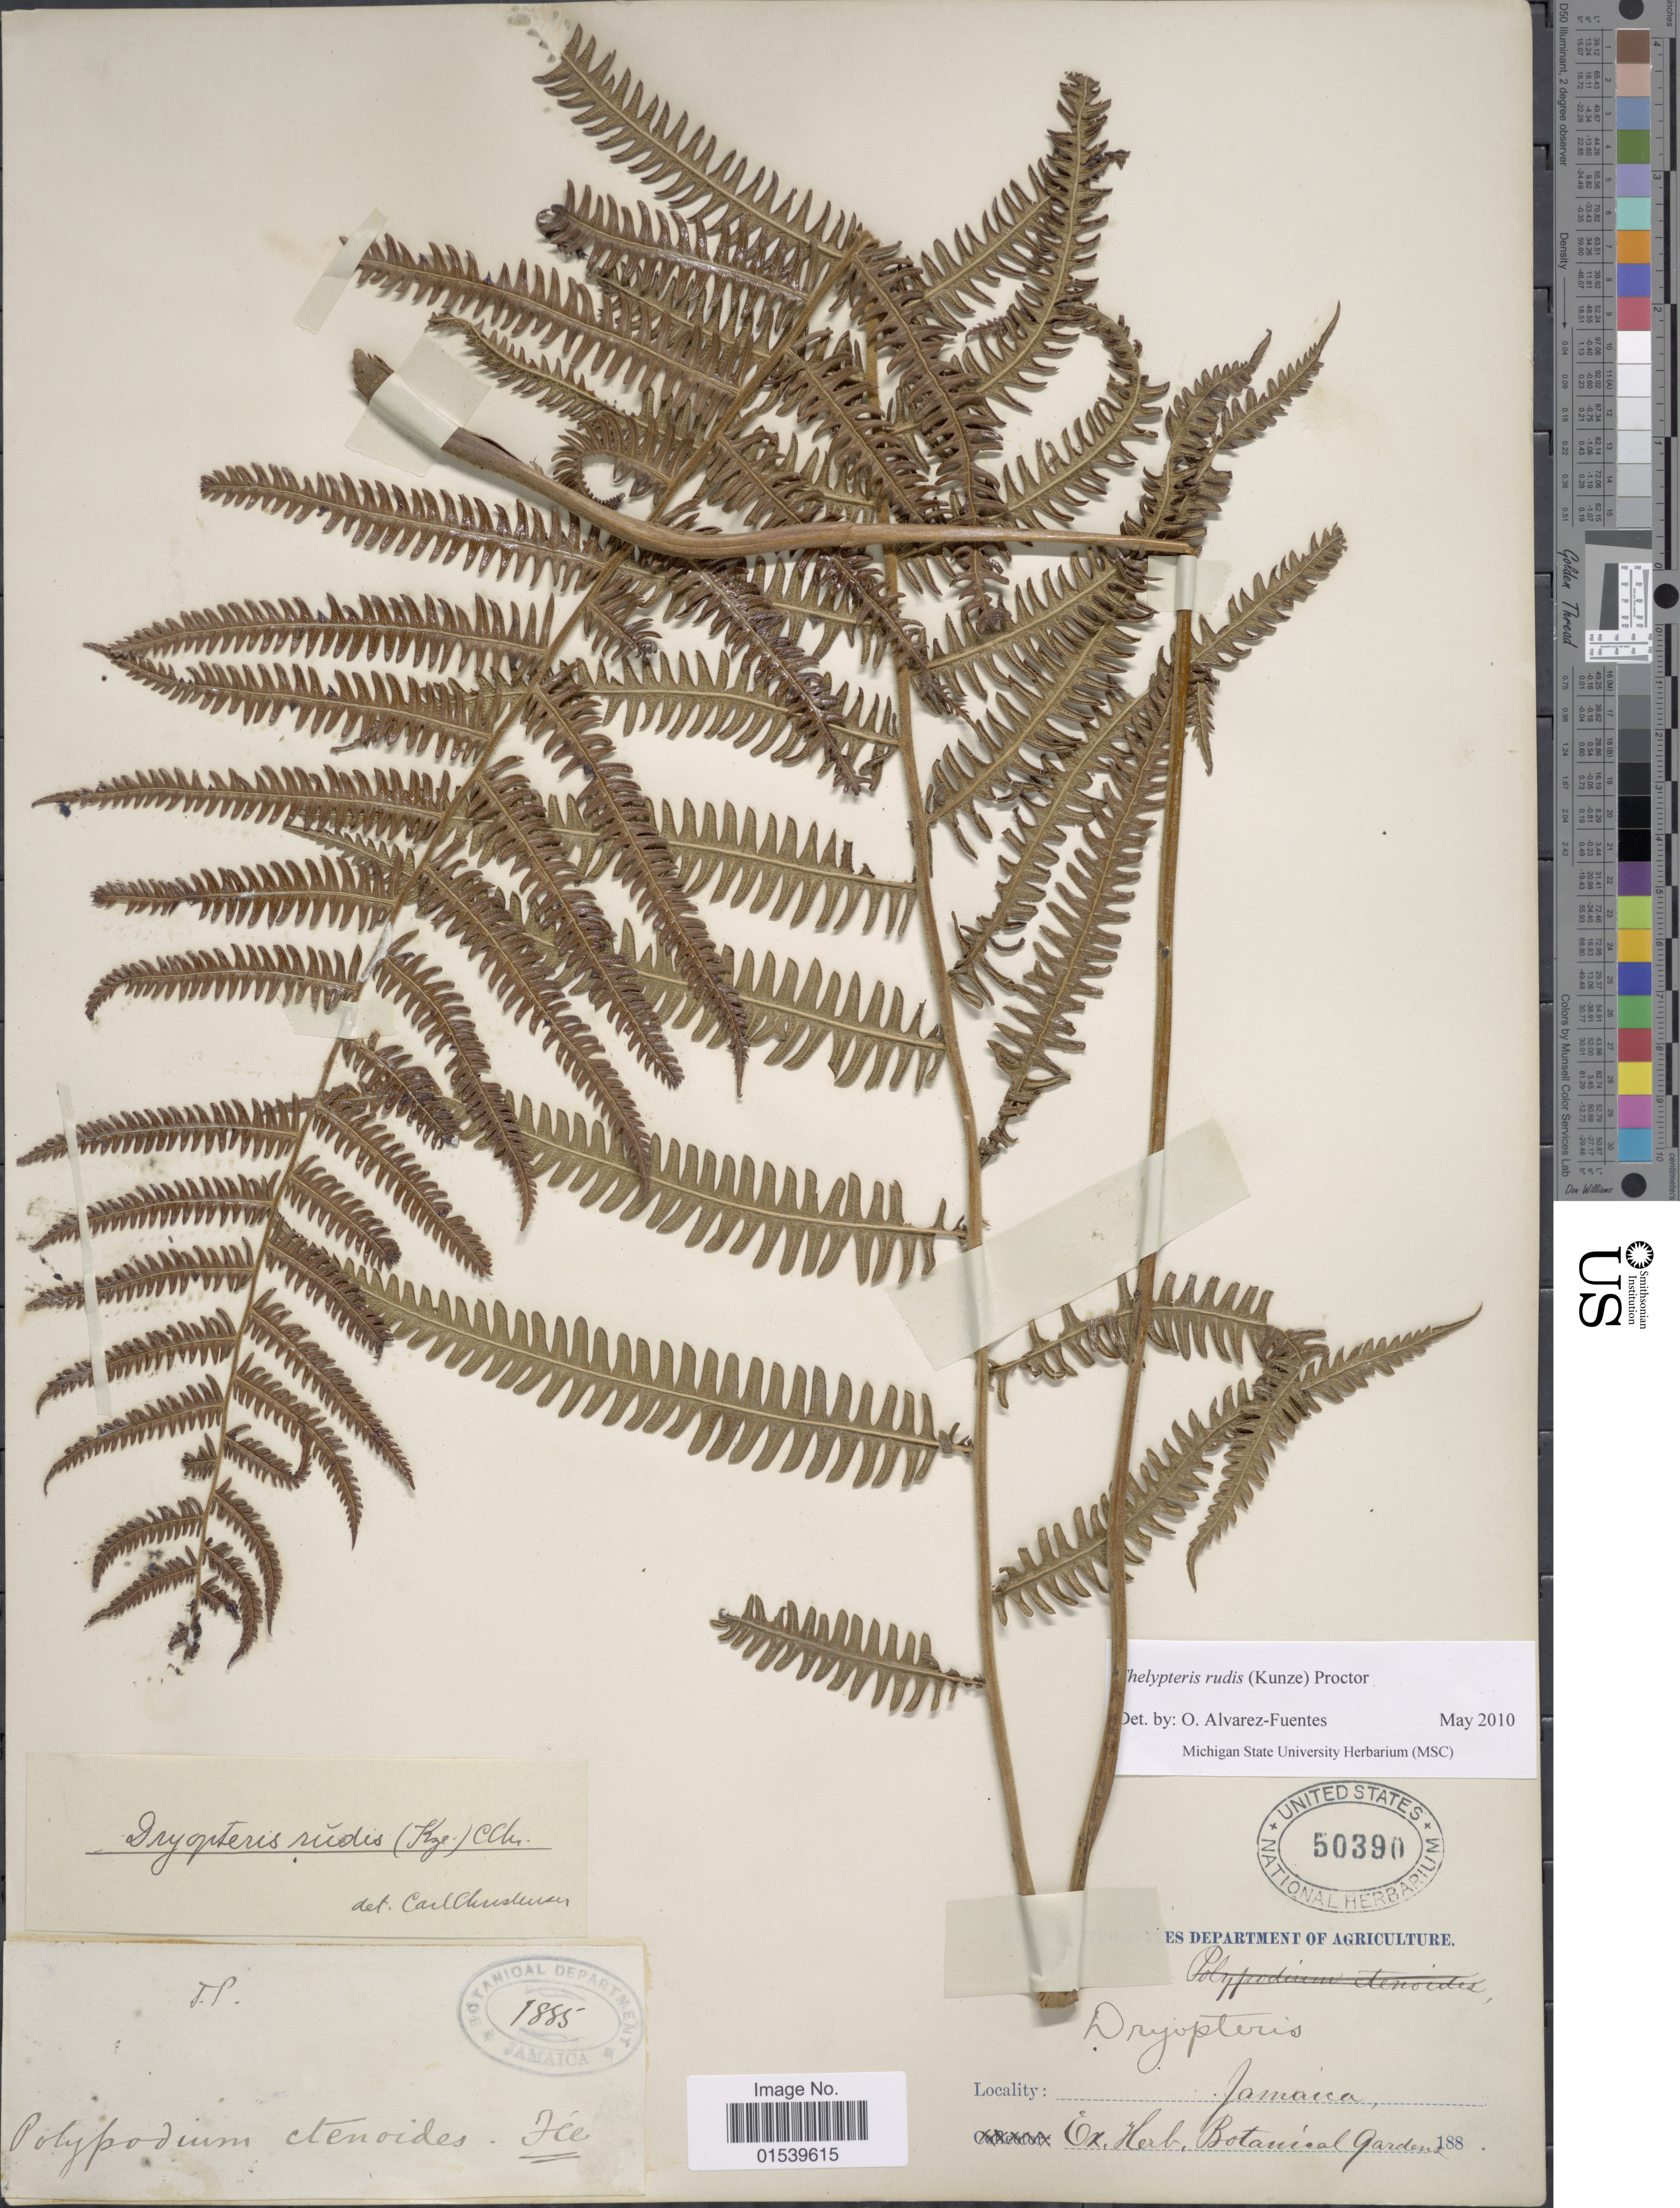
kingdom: Plantae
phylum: Tracheophyta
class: Polypodiopsida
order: Polypodiales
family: Thelypteridaceae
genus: Amauropelta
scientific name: Amauropelta rudis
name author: (Kunze) Pic. Serm.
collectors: J.P.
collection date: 1885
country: Jamaica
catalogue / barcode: US 50390